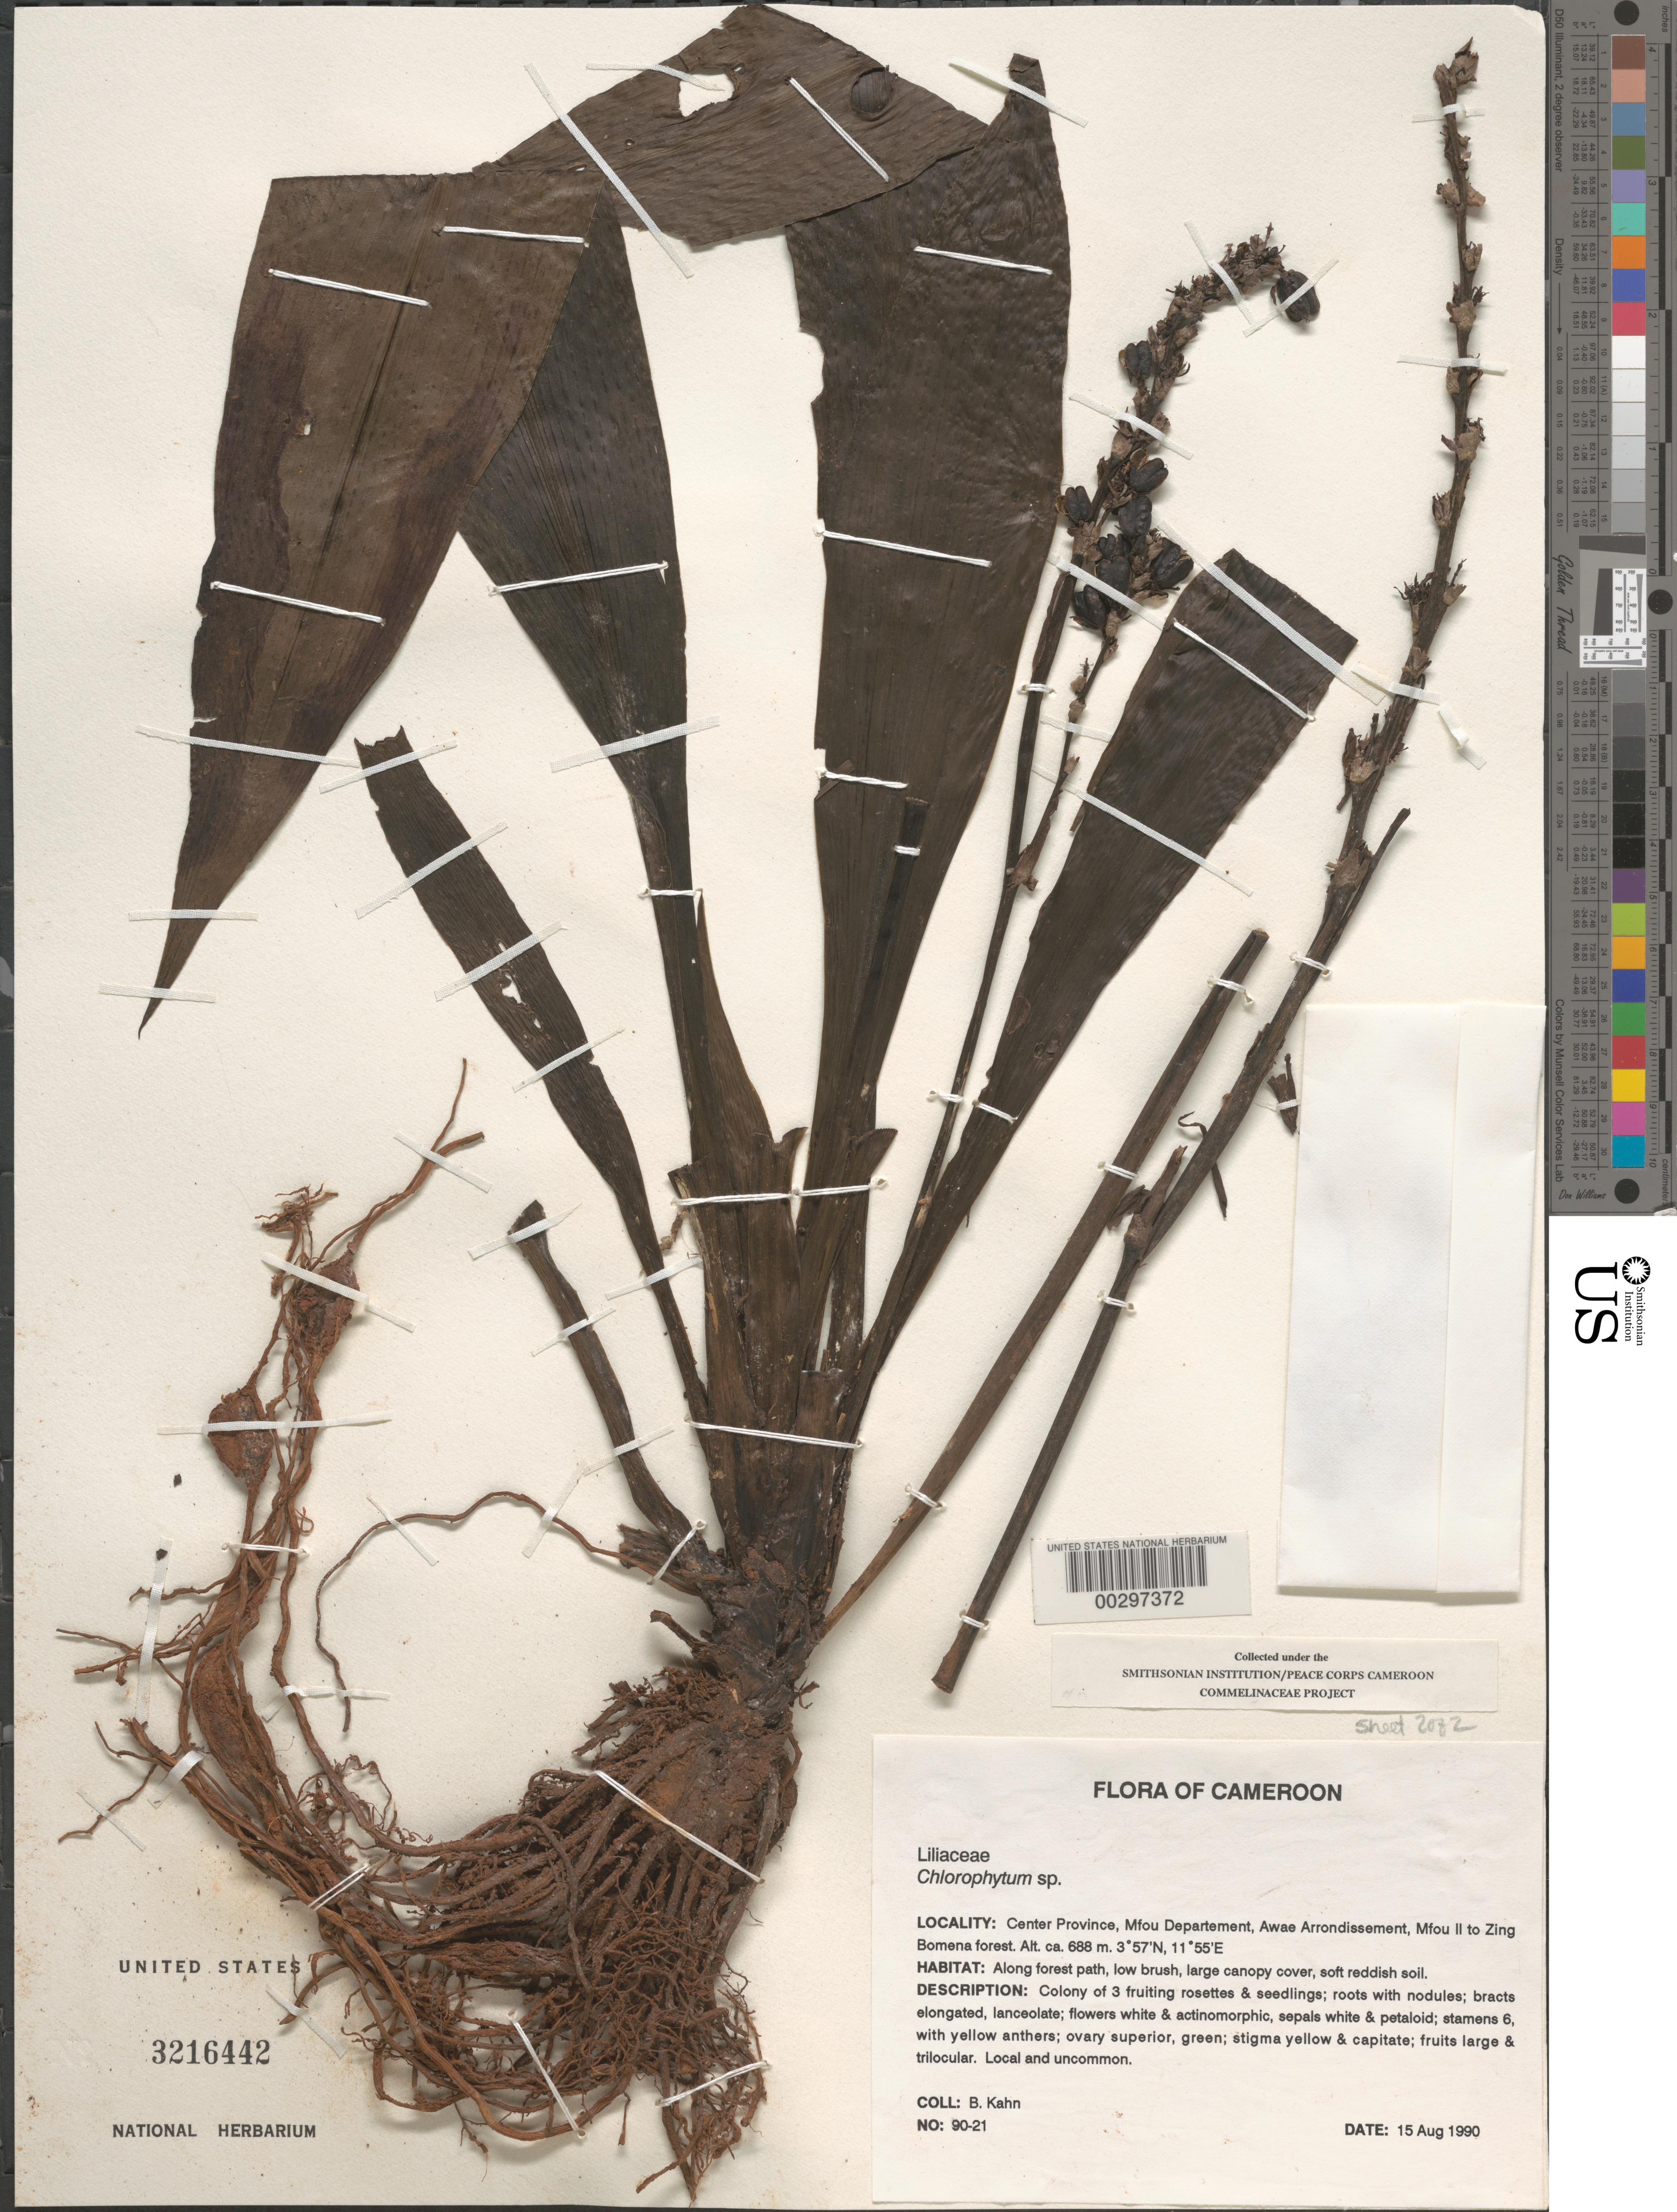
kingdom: Plantae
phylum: Tracheophyta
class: Liliopsida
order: Asparagales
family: Asparagaceae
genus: Chlorophytum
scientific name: Chlorophytum sp.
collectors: B. Kahn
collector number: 90-21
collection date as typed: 15 Aug 1990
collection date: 1990-08-15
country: Cameroon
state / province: Centre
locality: Mfou, awae arrondissement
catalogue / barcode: US 3216442